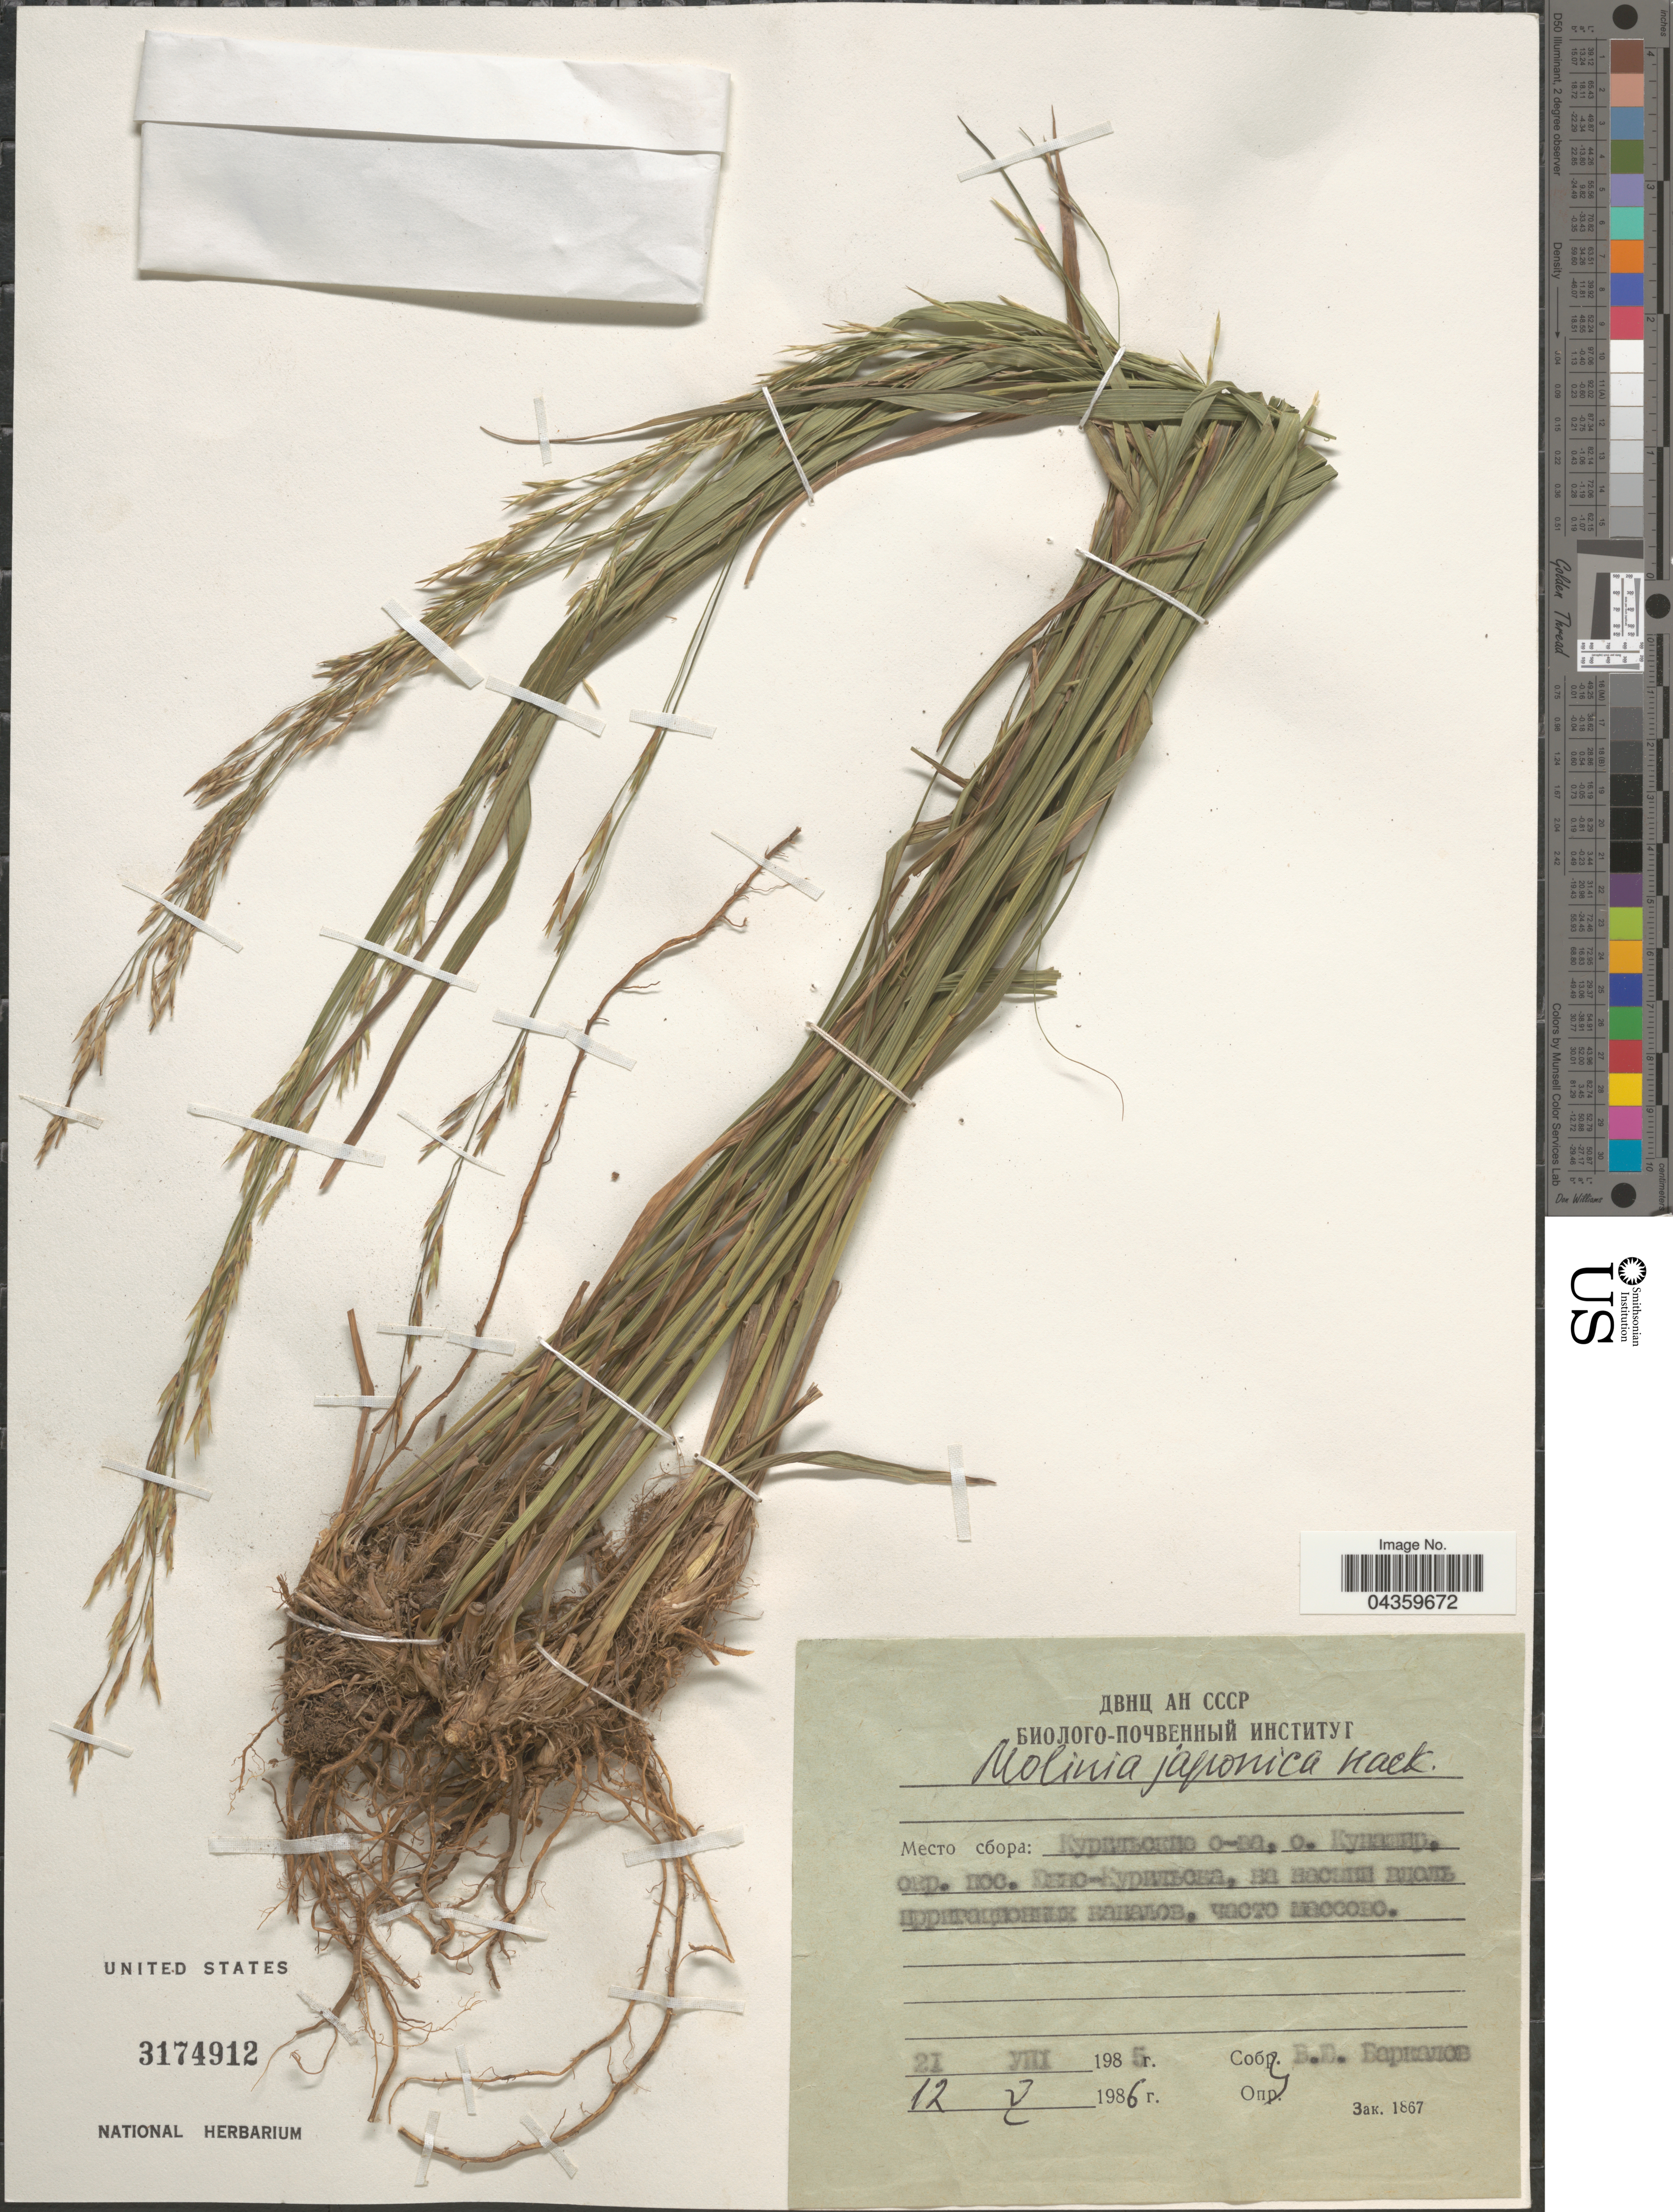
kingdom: Plantae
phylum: Tracheophyta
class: Liliopsida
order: Poales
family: Poaceae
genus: Molinia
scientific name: Molinia japonica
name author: Hack.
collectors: V. Barkalov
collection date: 1985-08-21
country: Russian Federation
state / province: Sakhalin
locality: Kuril Islands, Kunashir Island, vicinity of Yuzhno-Kurilsk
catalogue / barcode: US 3174912